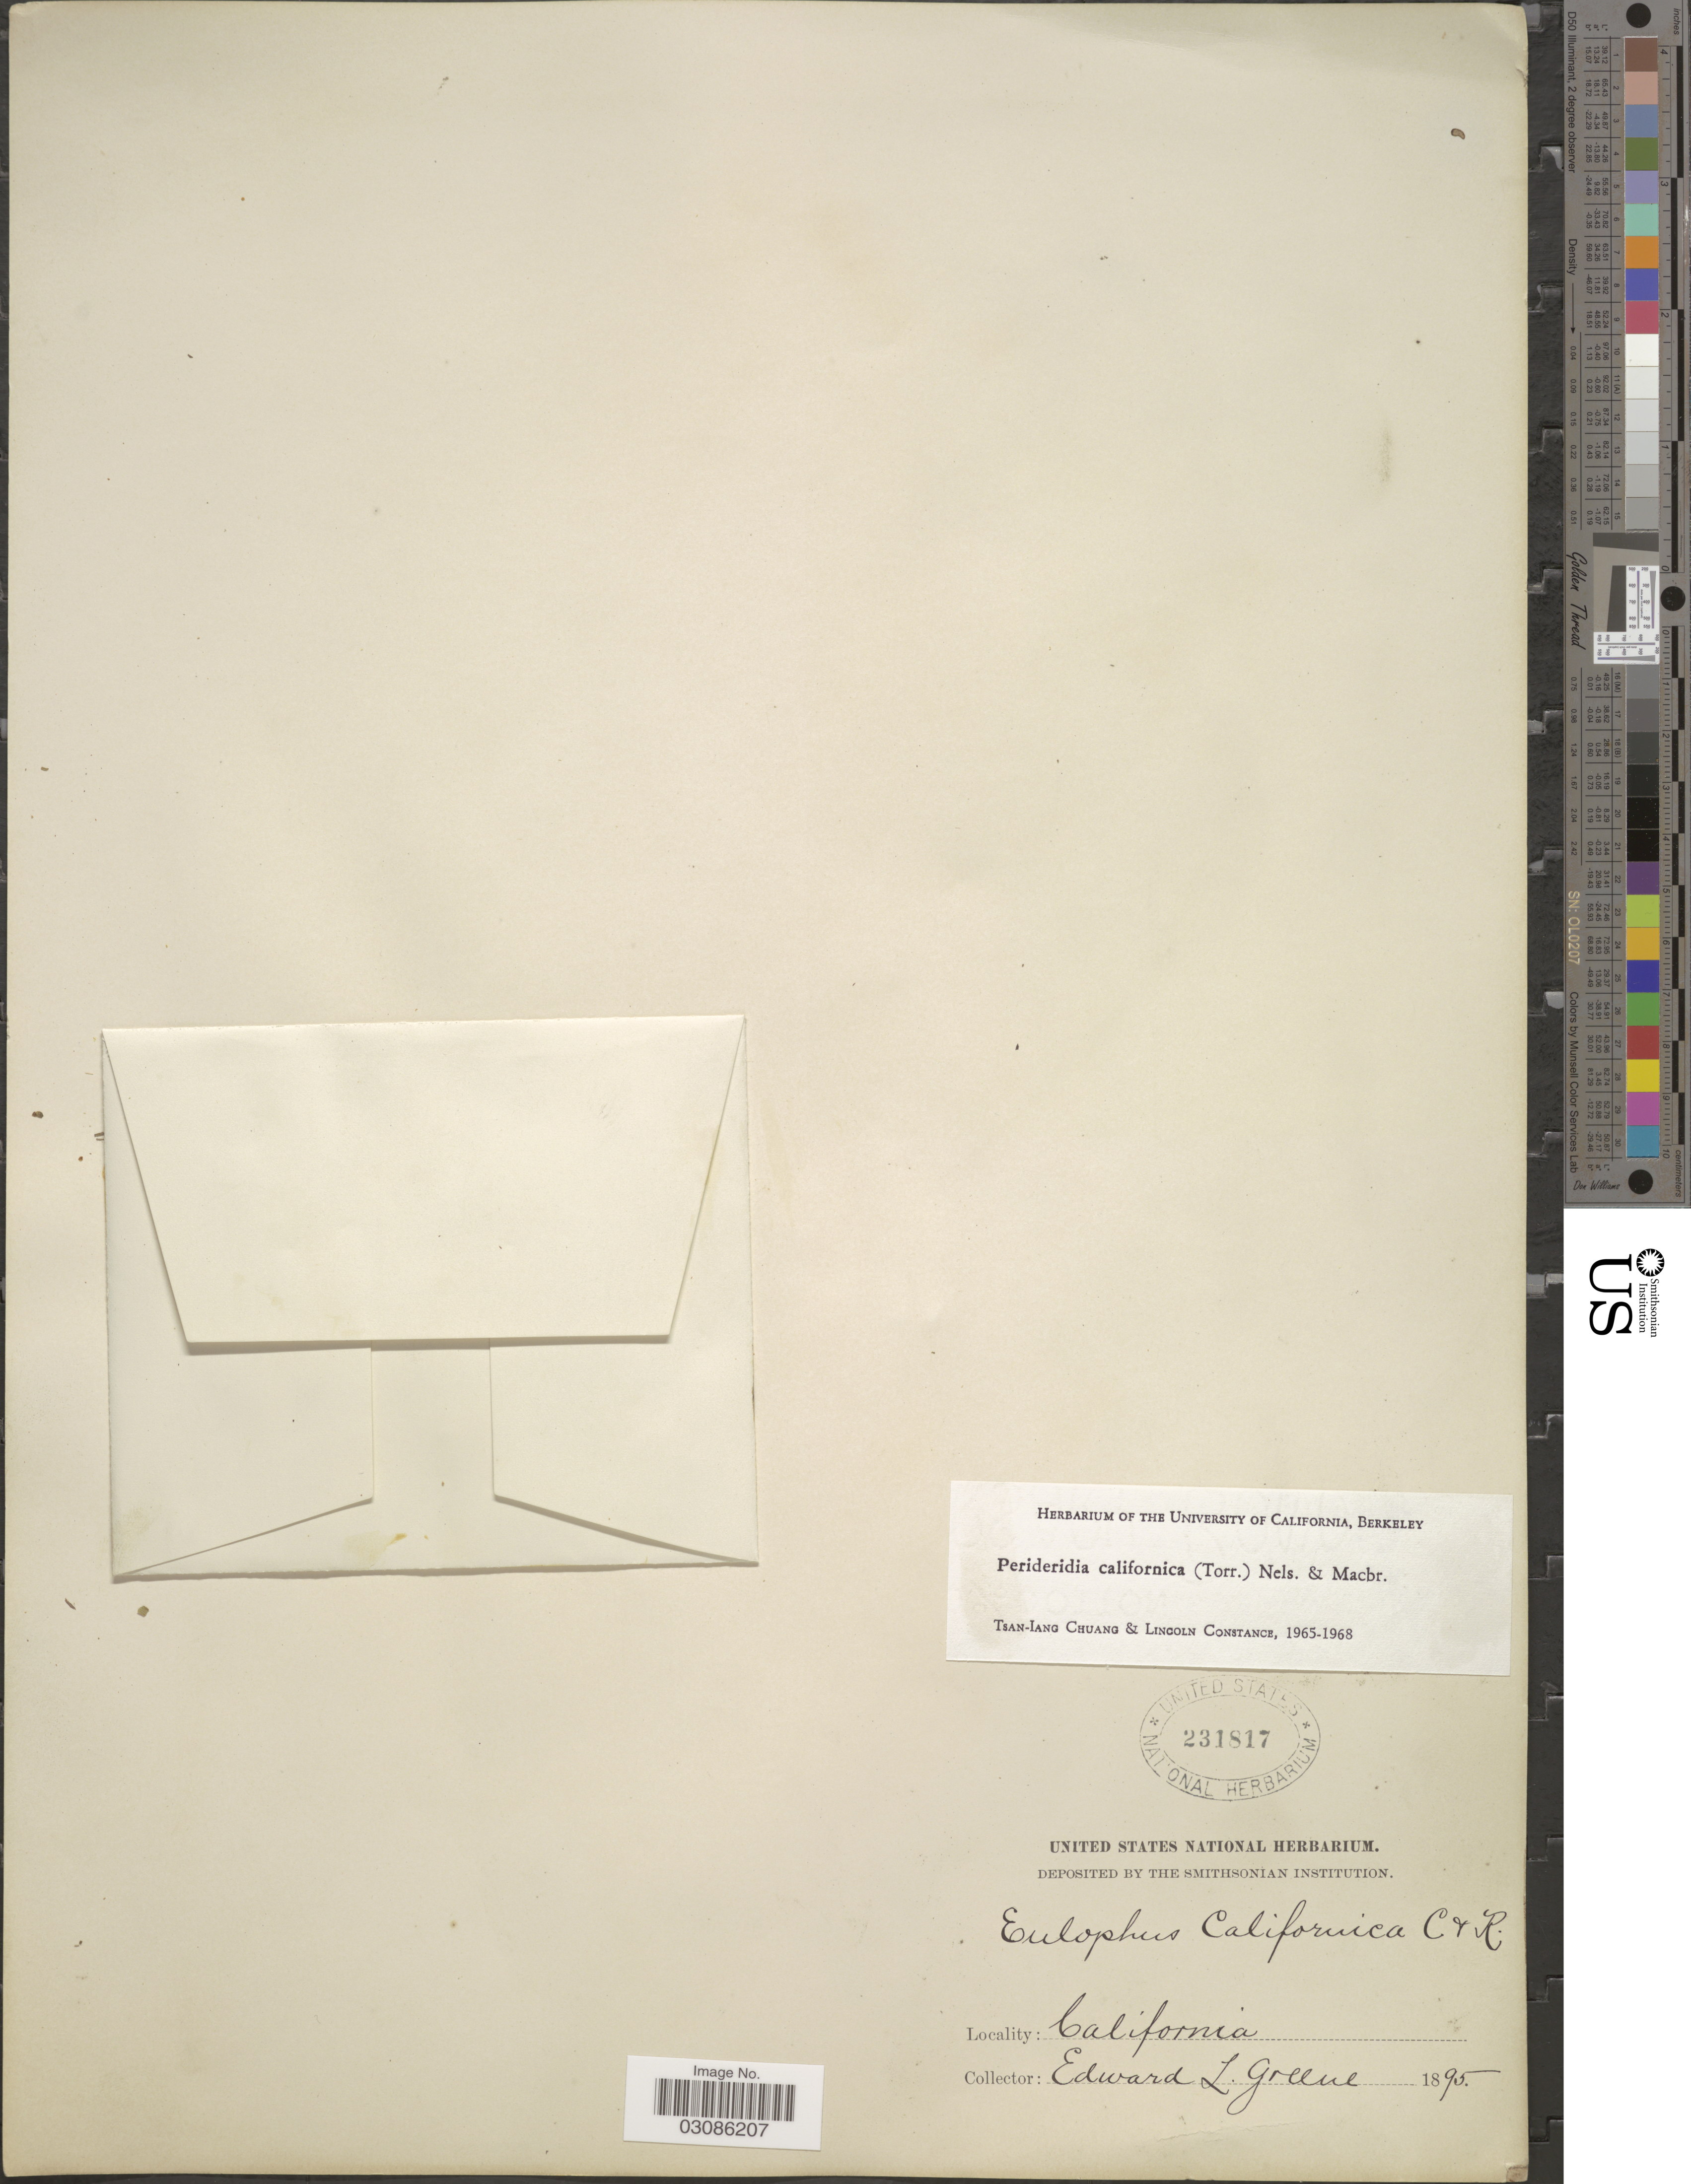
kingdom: Plantae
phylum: Tracheophyta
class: Magnoliopsida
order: Apiales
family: Apiaceae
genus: Perideridia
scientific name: Perideridia californica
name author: (Torr.) A. Nelson & J.F. Macbr.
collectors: E. L. Greene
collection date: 1895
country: United States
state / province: California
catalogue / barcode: US 231817